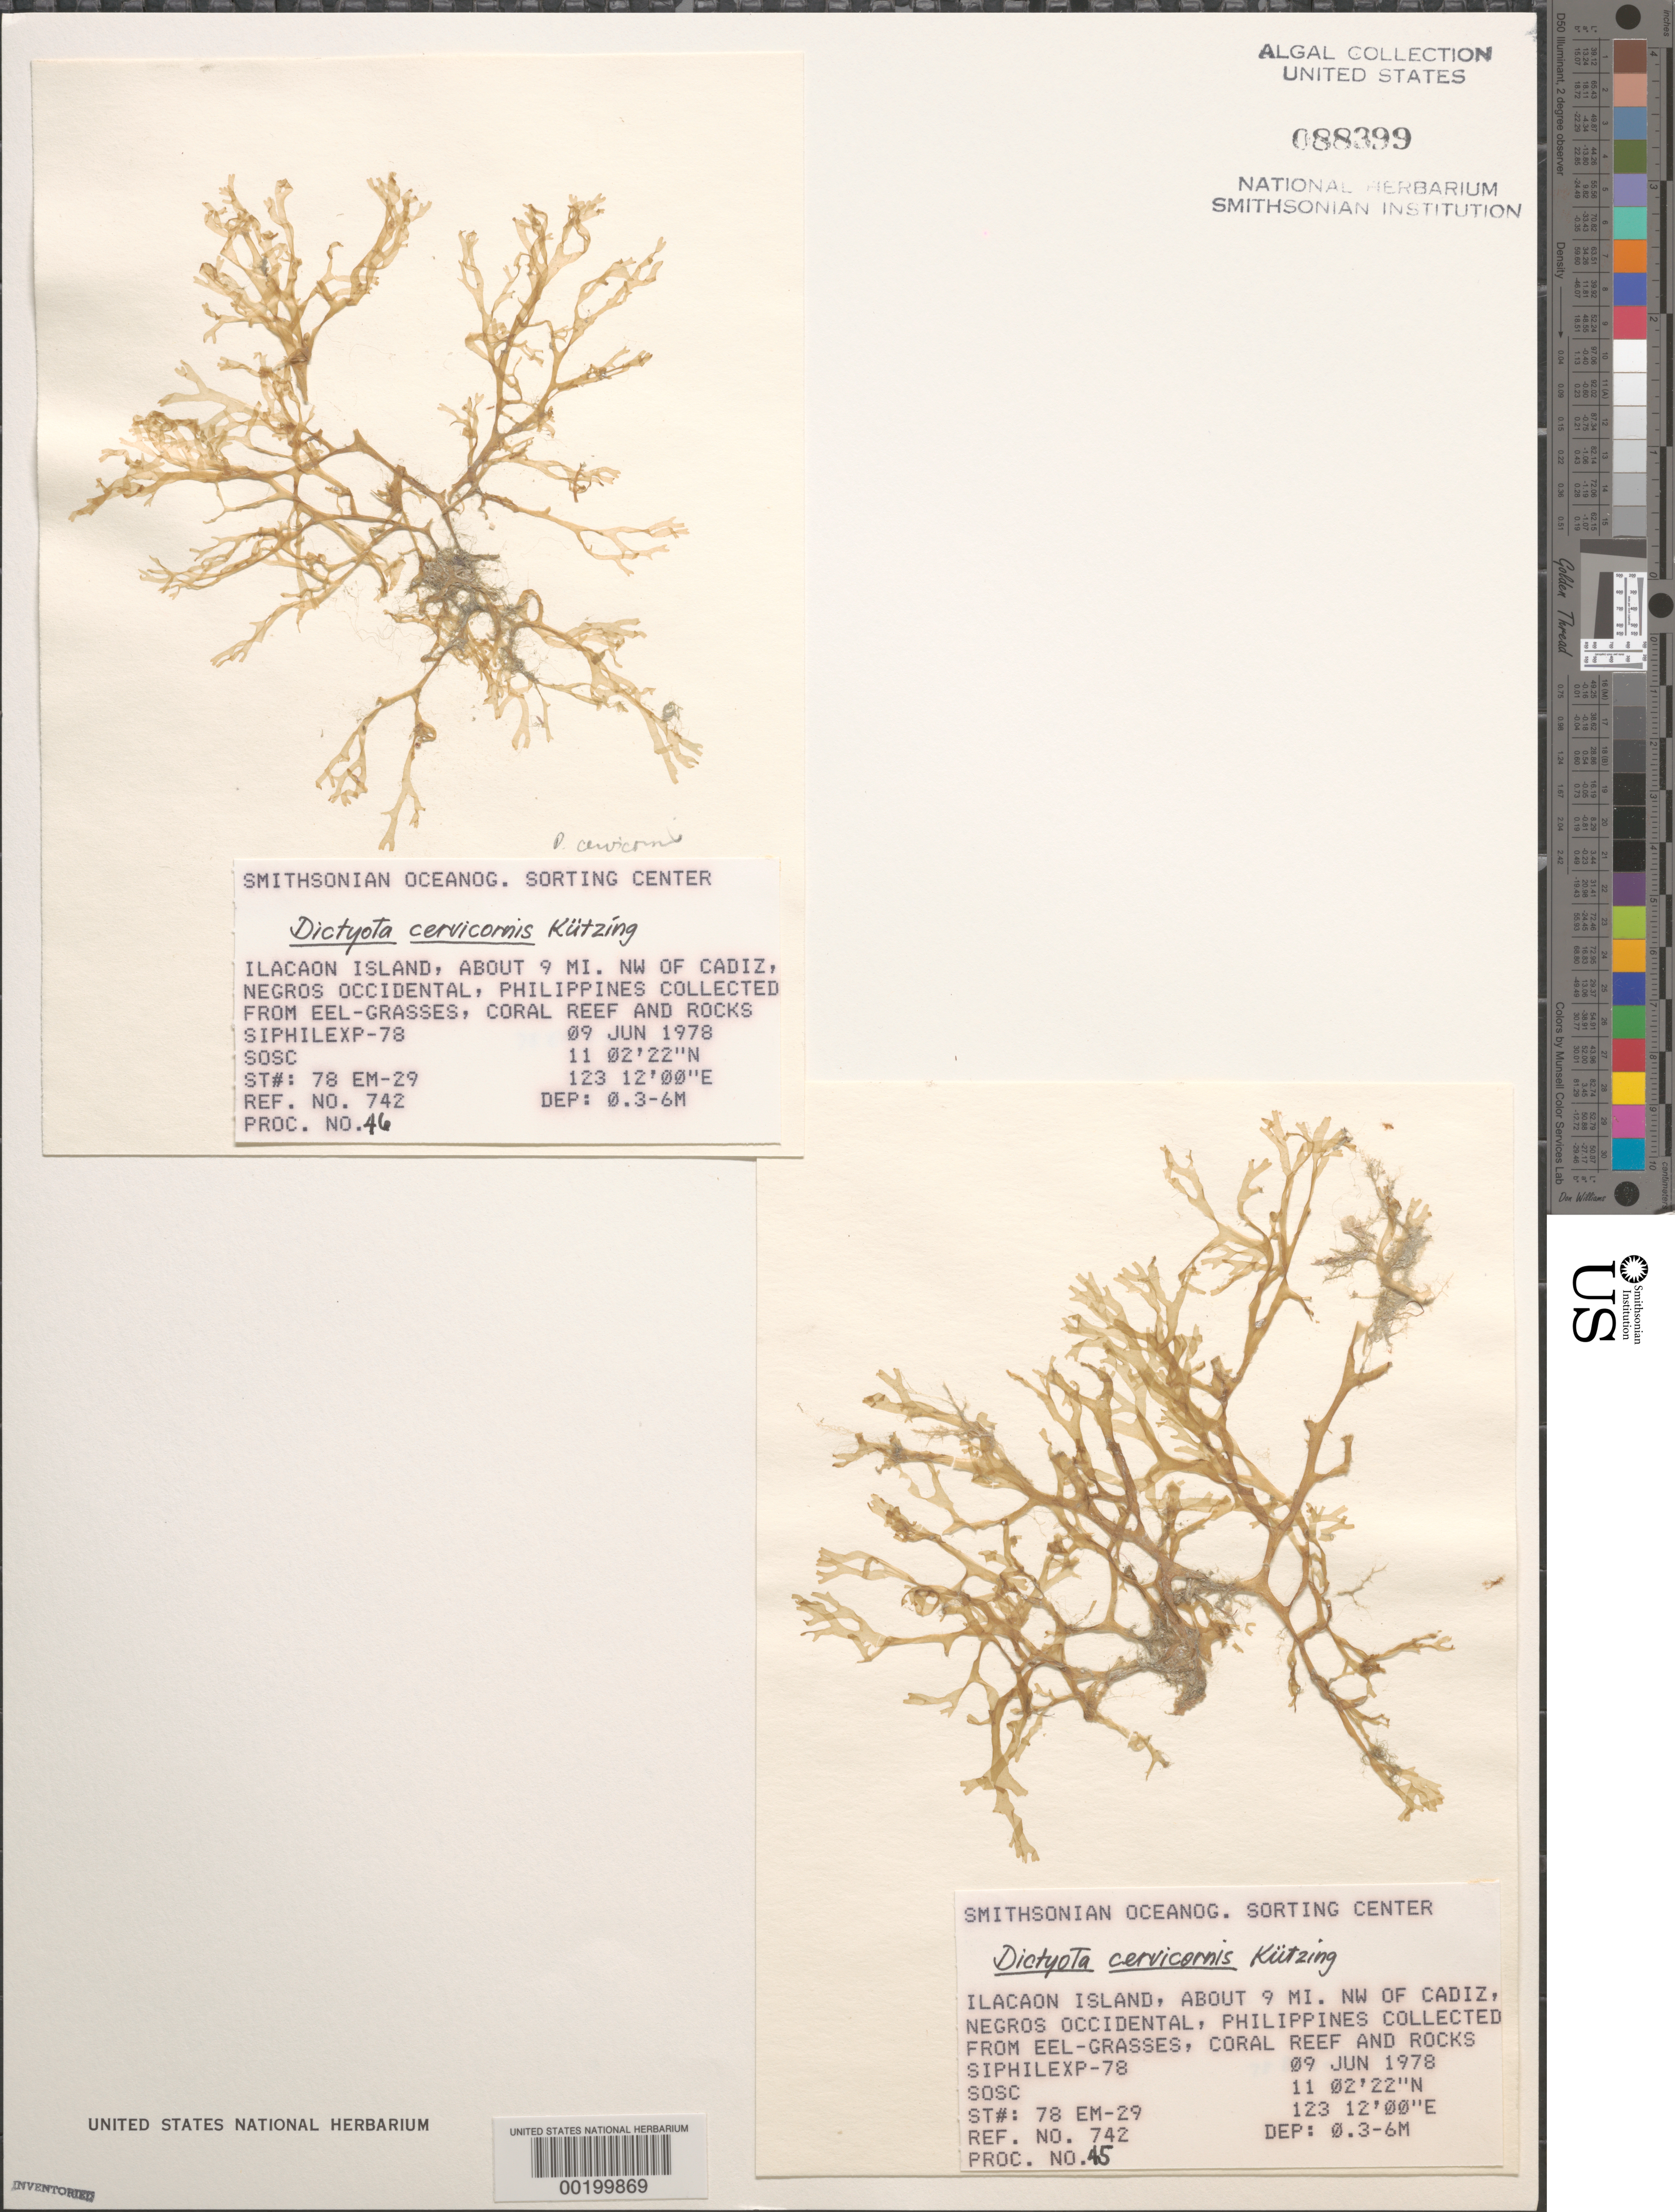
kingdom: Chromista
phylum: Ochrophyta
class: Phaeophyceae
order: Dictyotales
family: Dictyotaceae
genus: Dictyota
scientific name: Dictyota cervicornis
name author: Kütz.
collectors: SOSC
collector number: Station 78 Em-29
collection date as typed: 09 Jun 1978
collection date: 1978-06-09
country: Philippines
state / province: Western Visayas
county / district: Negros Occidental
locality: Ilacaon island, northwest of cadiz, negros occidental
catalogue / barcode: US 88399